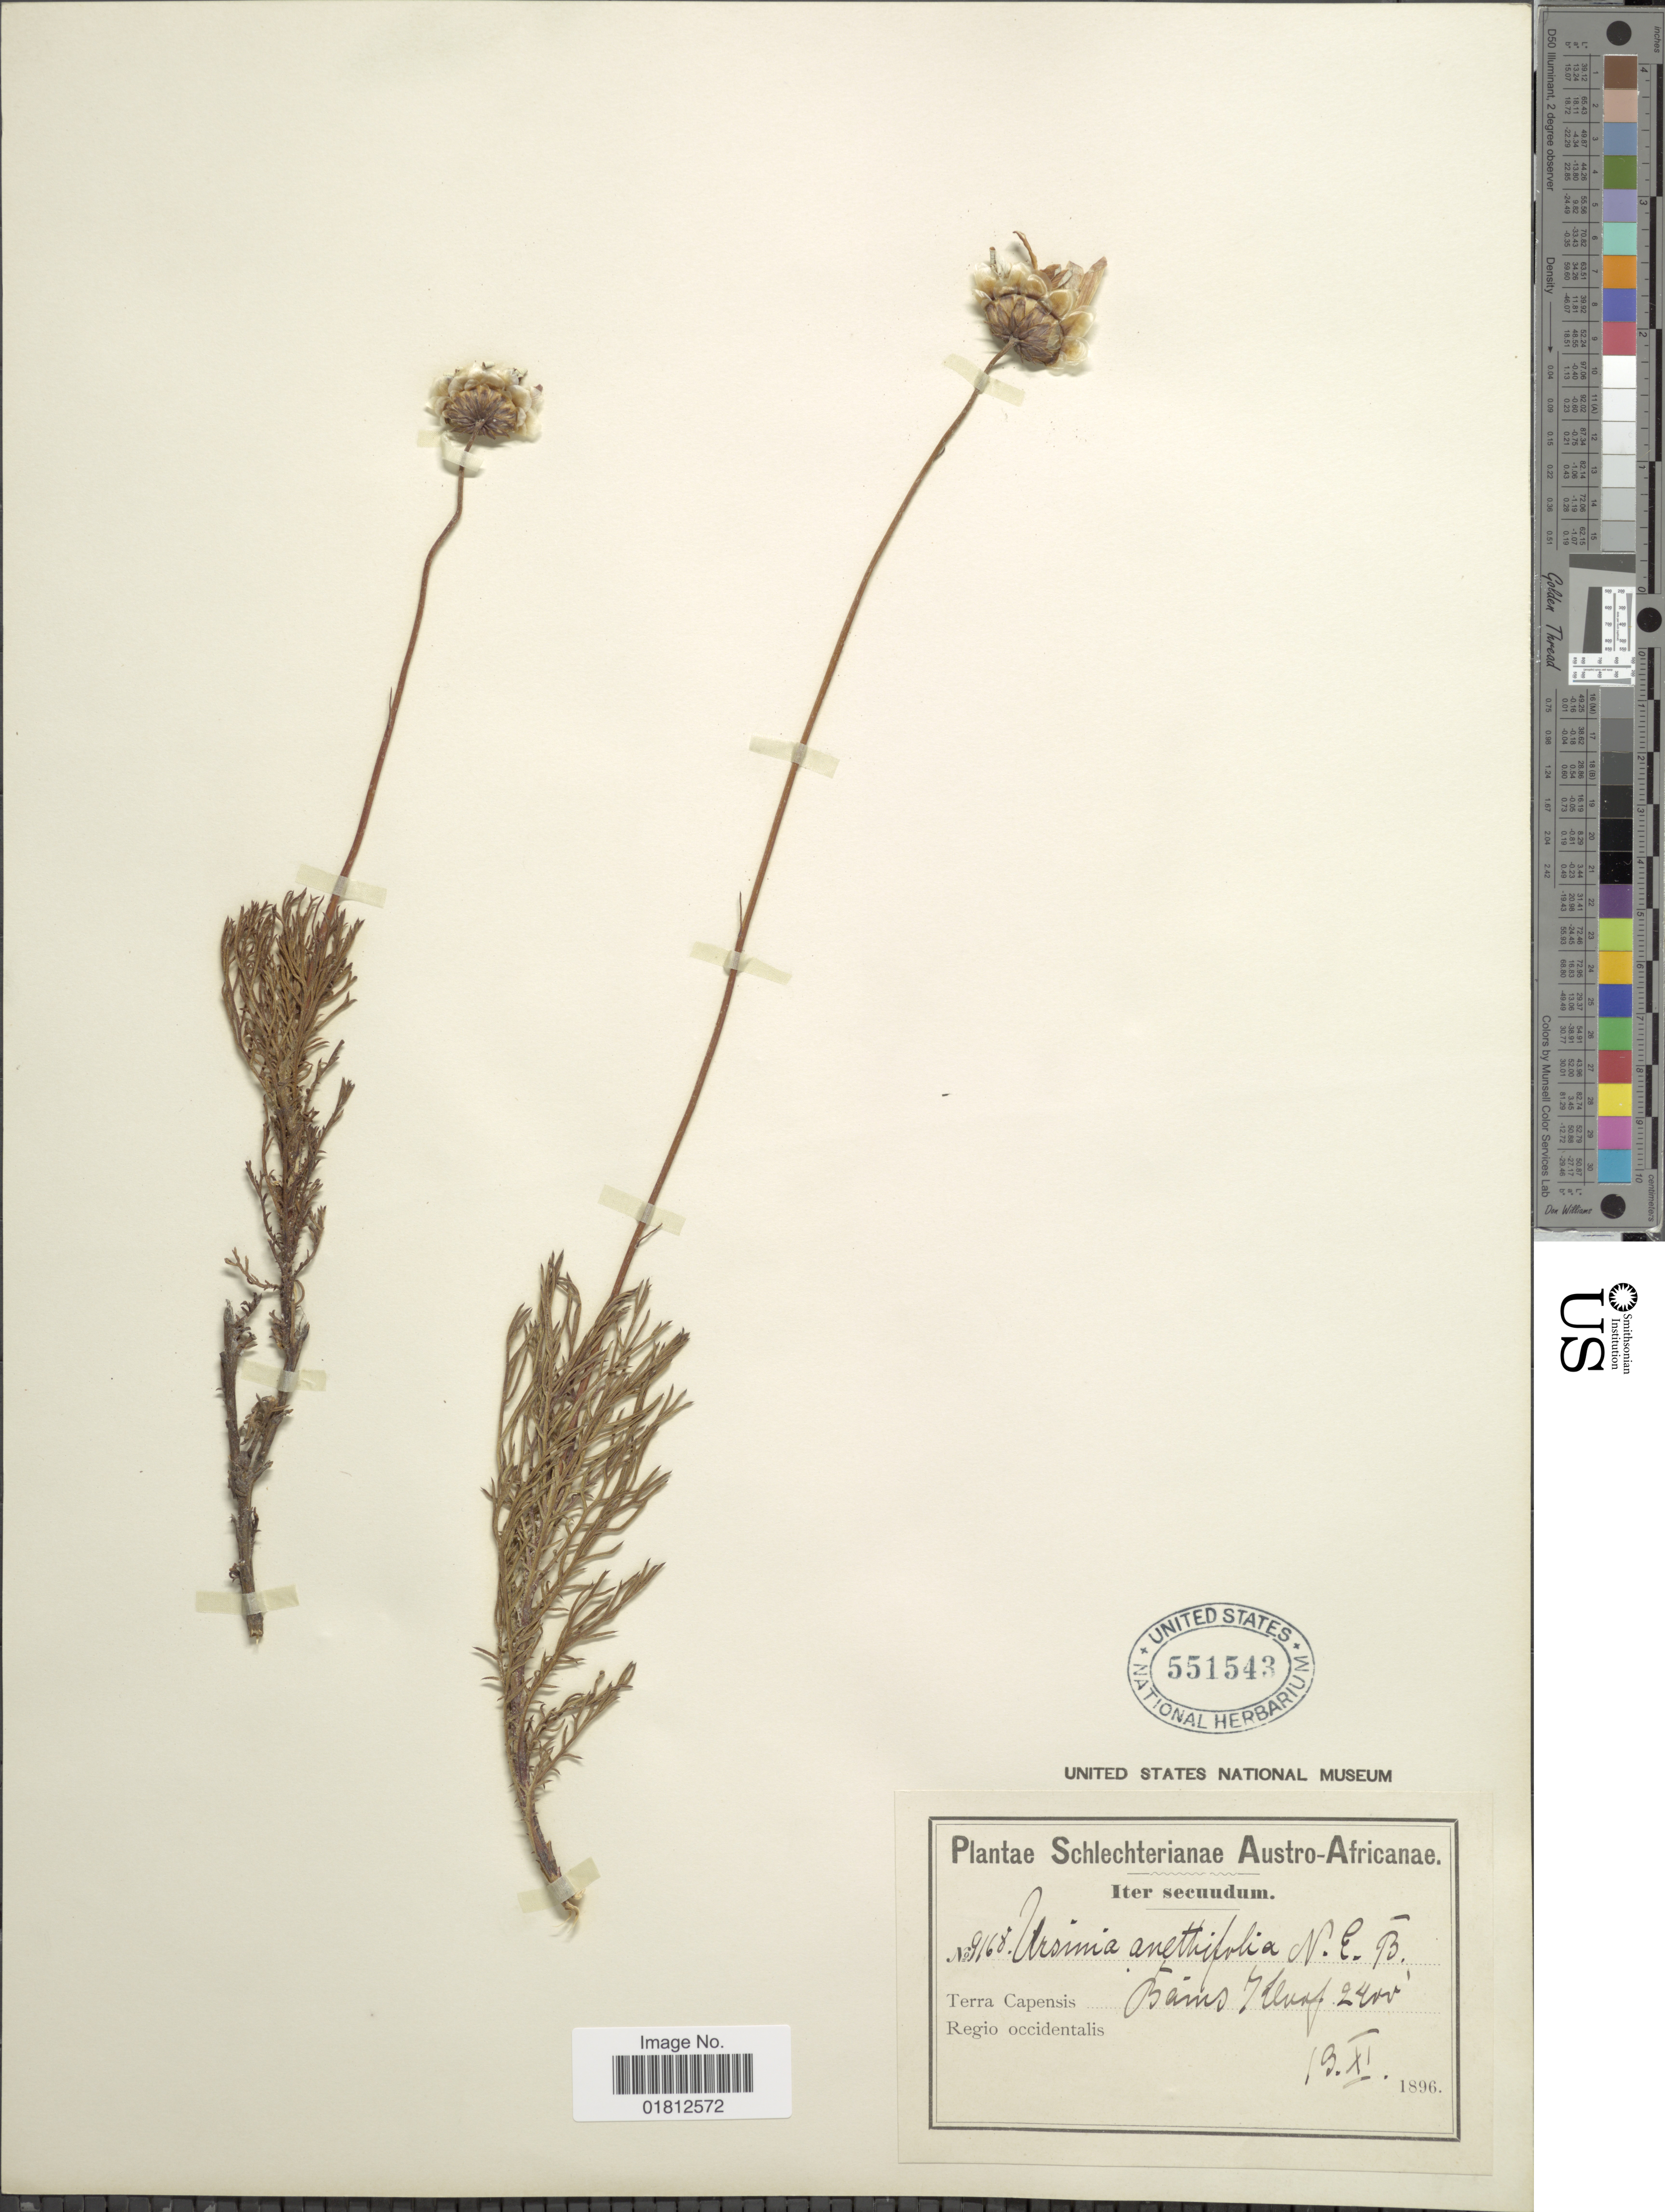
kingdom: Plantae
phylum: Tracheophyta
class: Magnoliopsida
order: Asterales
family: Asteraceae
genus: Ursinia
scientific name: Ursinia anethifolia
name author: N.E. Br.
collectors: Schlechter, --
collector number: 9168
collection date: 1896-11-19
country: South Africa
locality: Austro-Africanae, Bains Kloof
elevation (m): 732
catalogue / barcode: US 551543